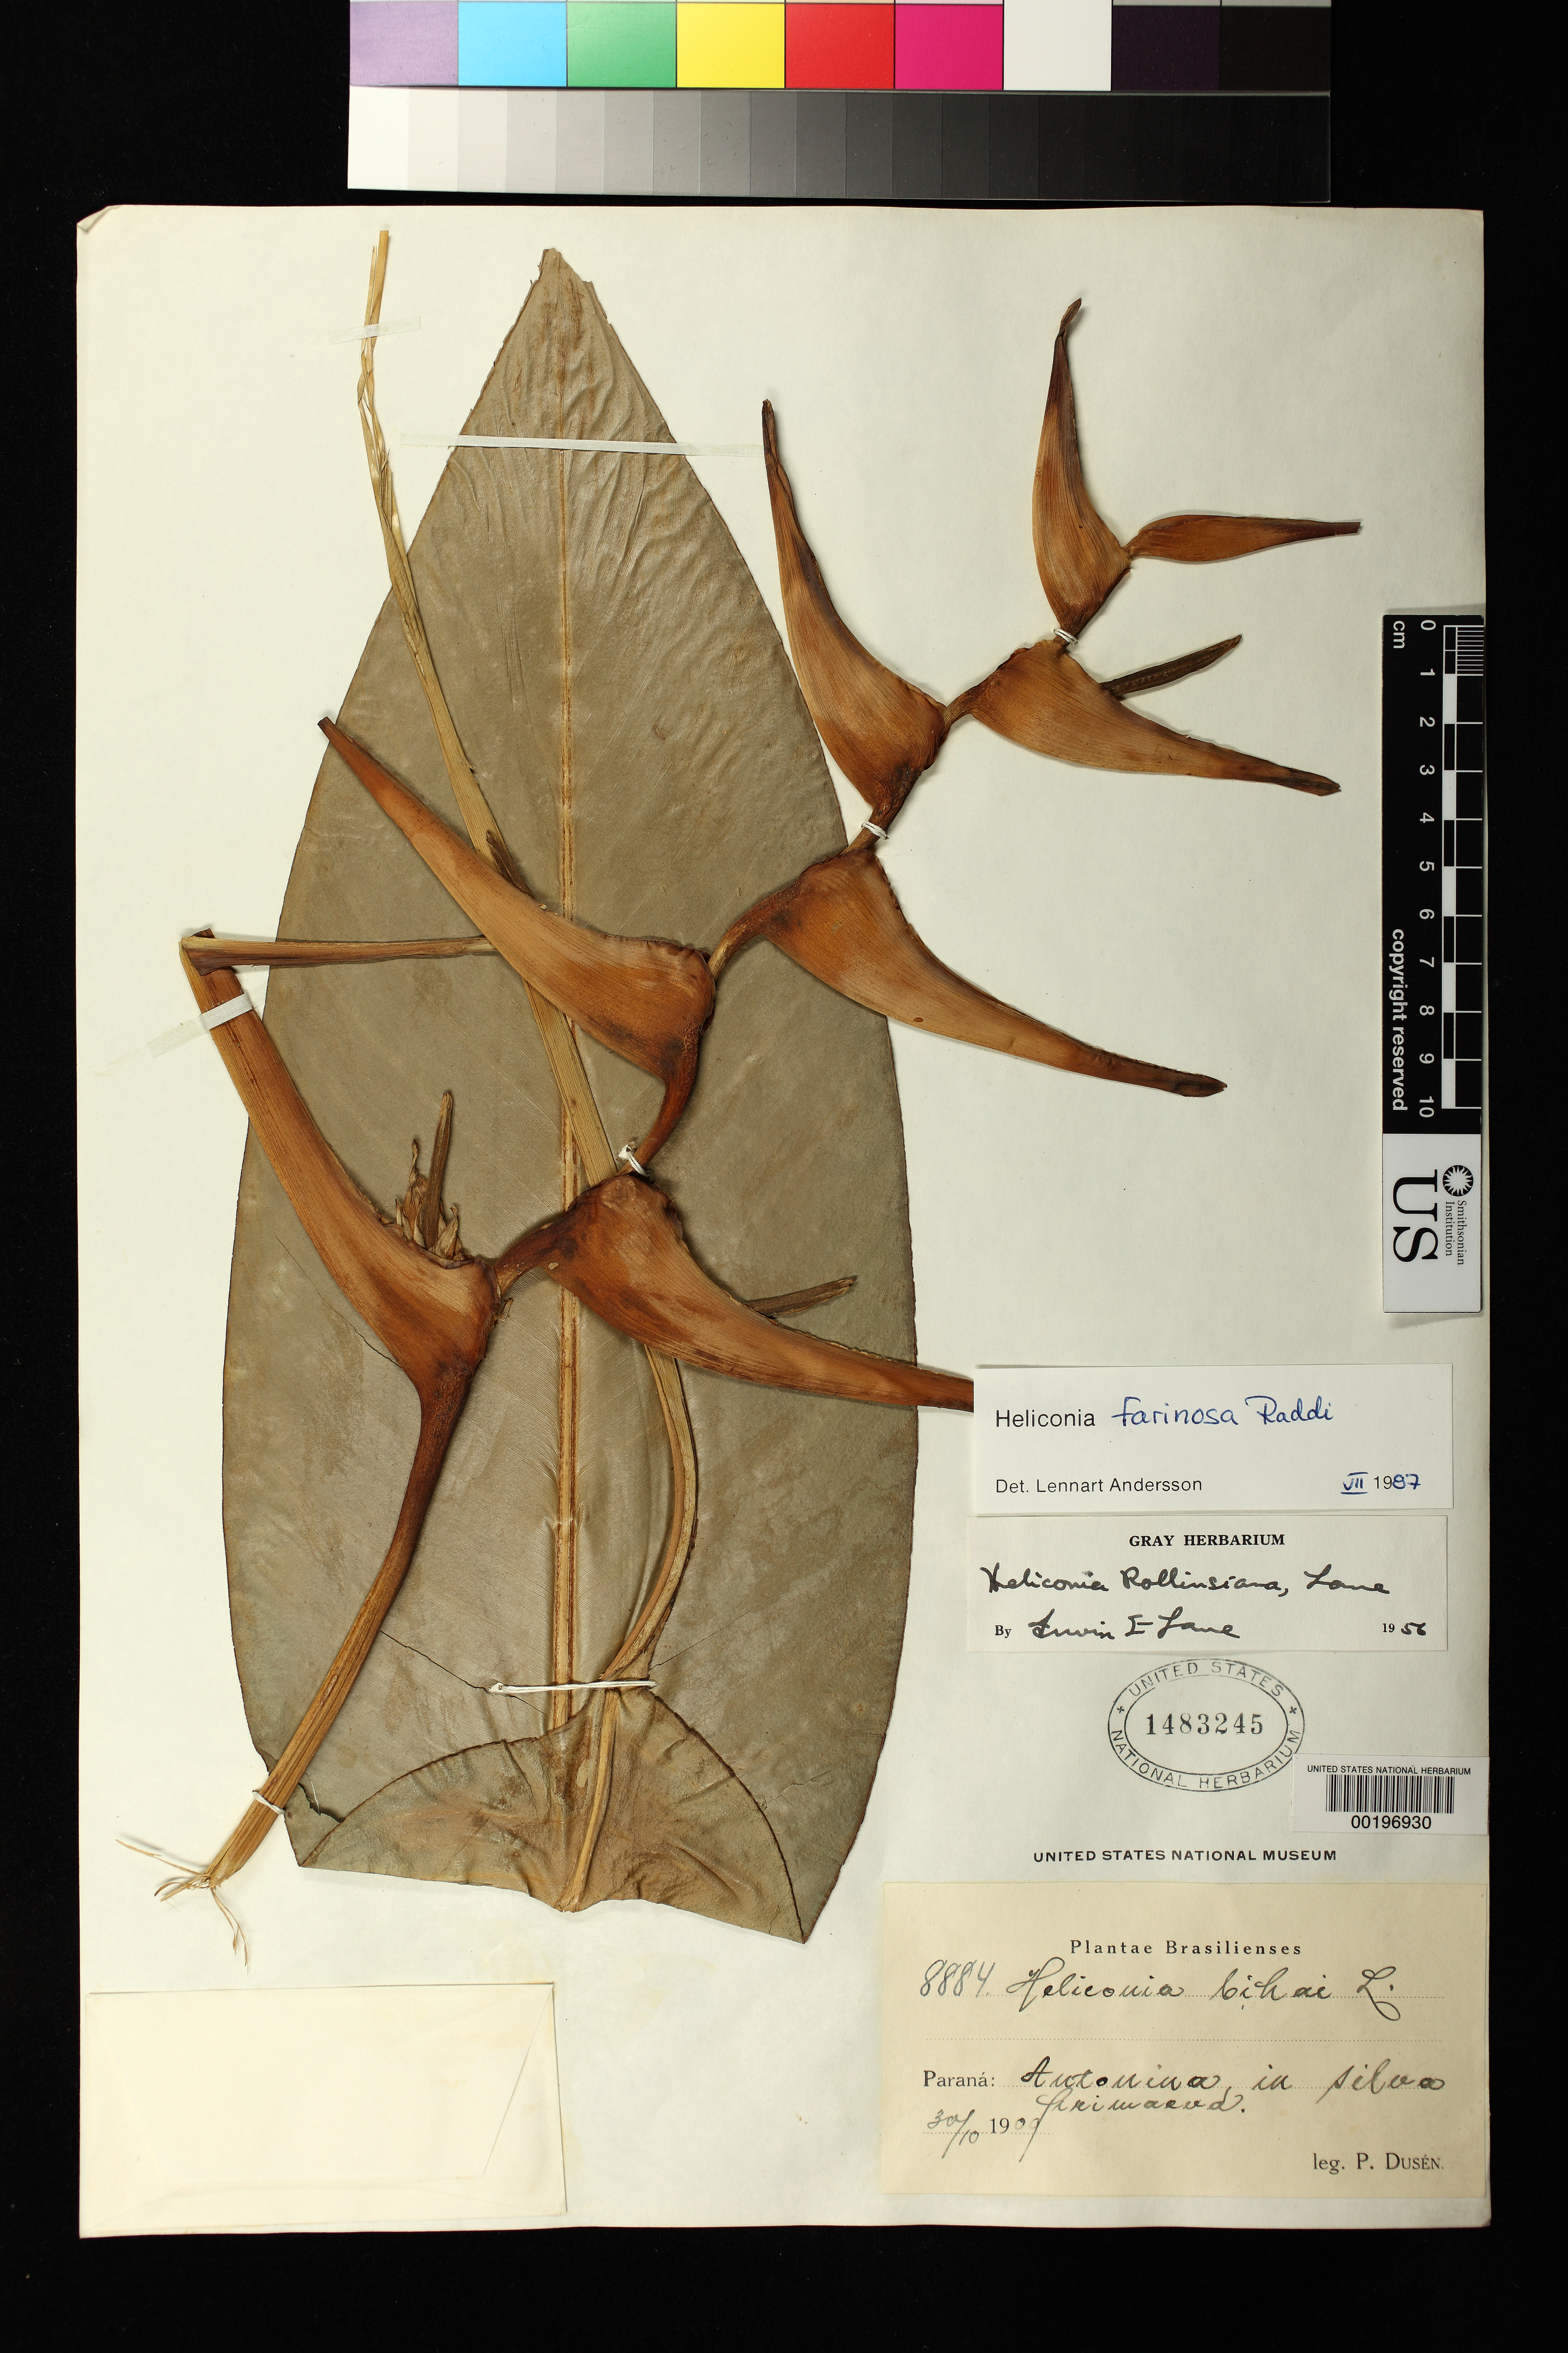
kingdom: Plantae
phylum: Tracheophyta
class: Liliopsida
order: Zingiberales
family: Heliconiaceae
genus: Heliconia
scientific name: Heliconia farinosa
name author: Raddi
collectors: P. Dusén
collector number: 8884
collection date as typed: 30 Oct 1909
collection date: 1909-10-30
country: Brazil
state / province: Paraná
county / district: Antonina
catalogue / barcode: US 1483245